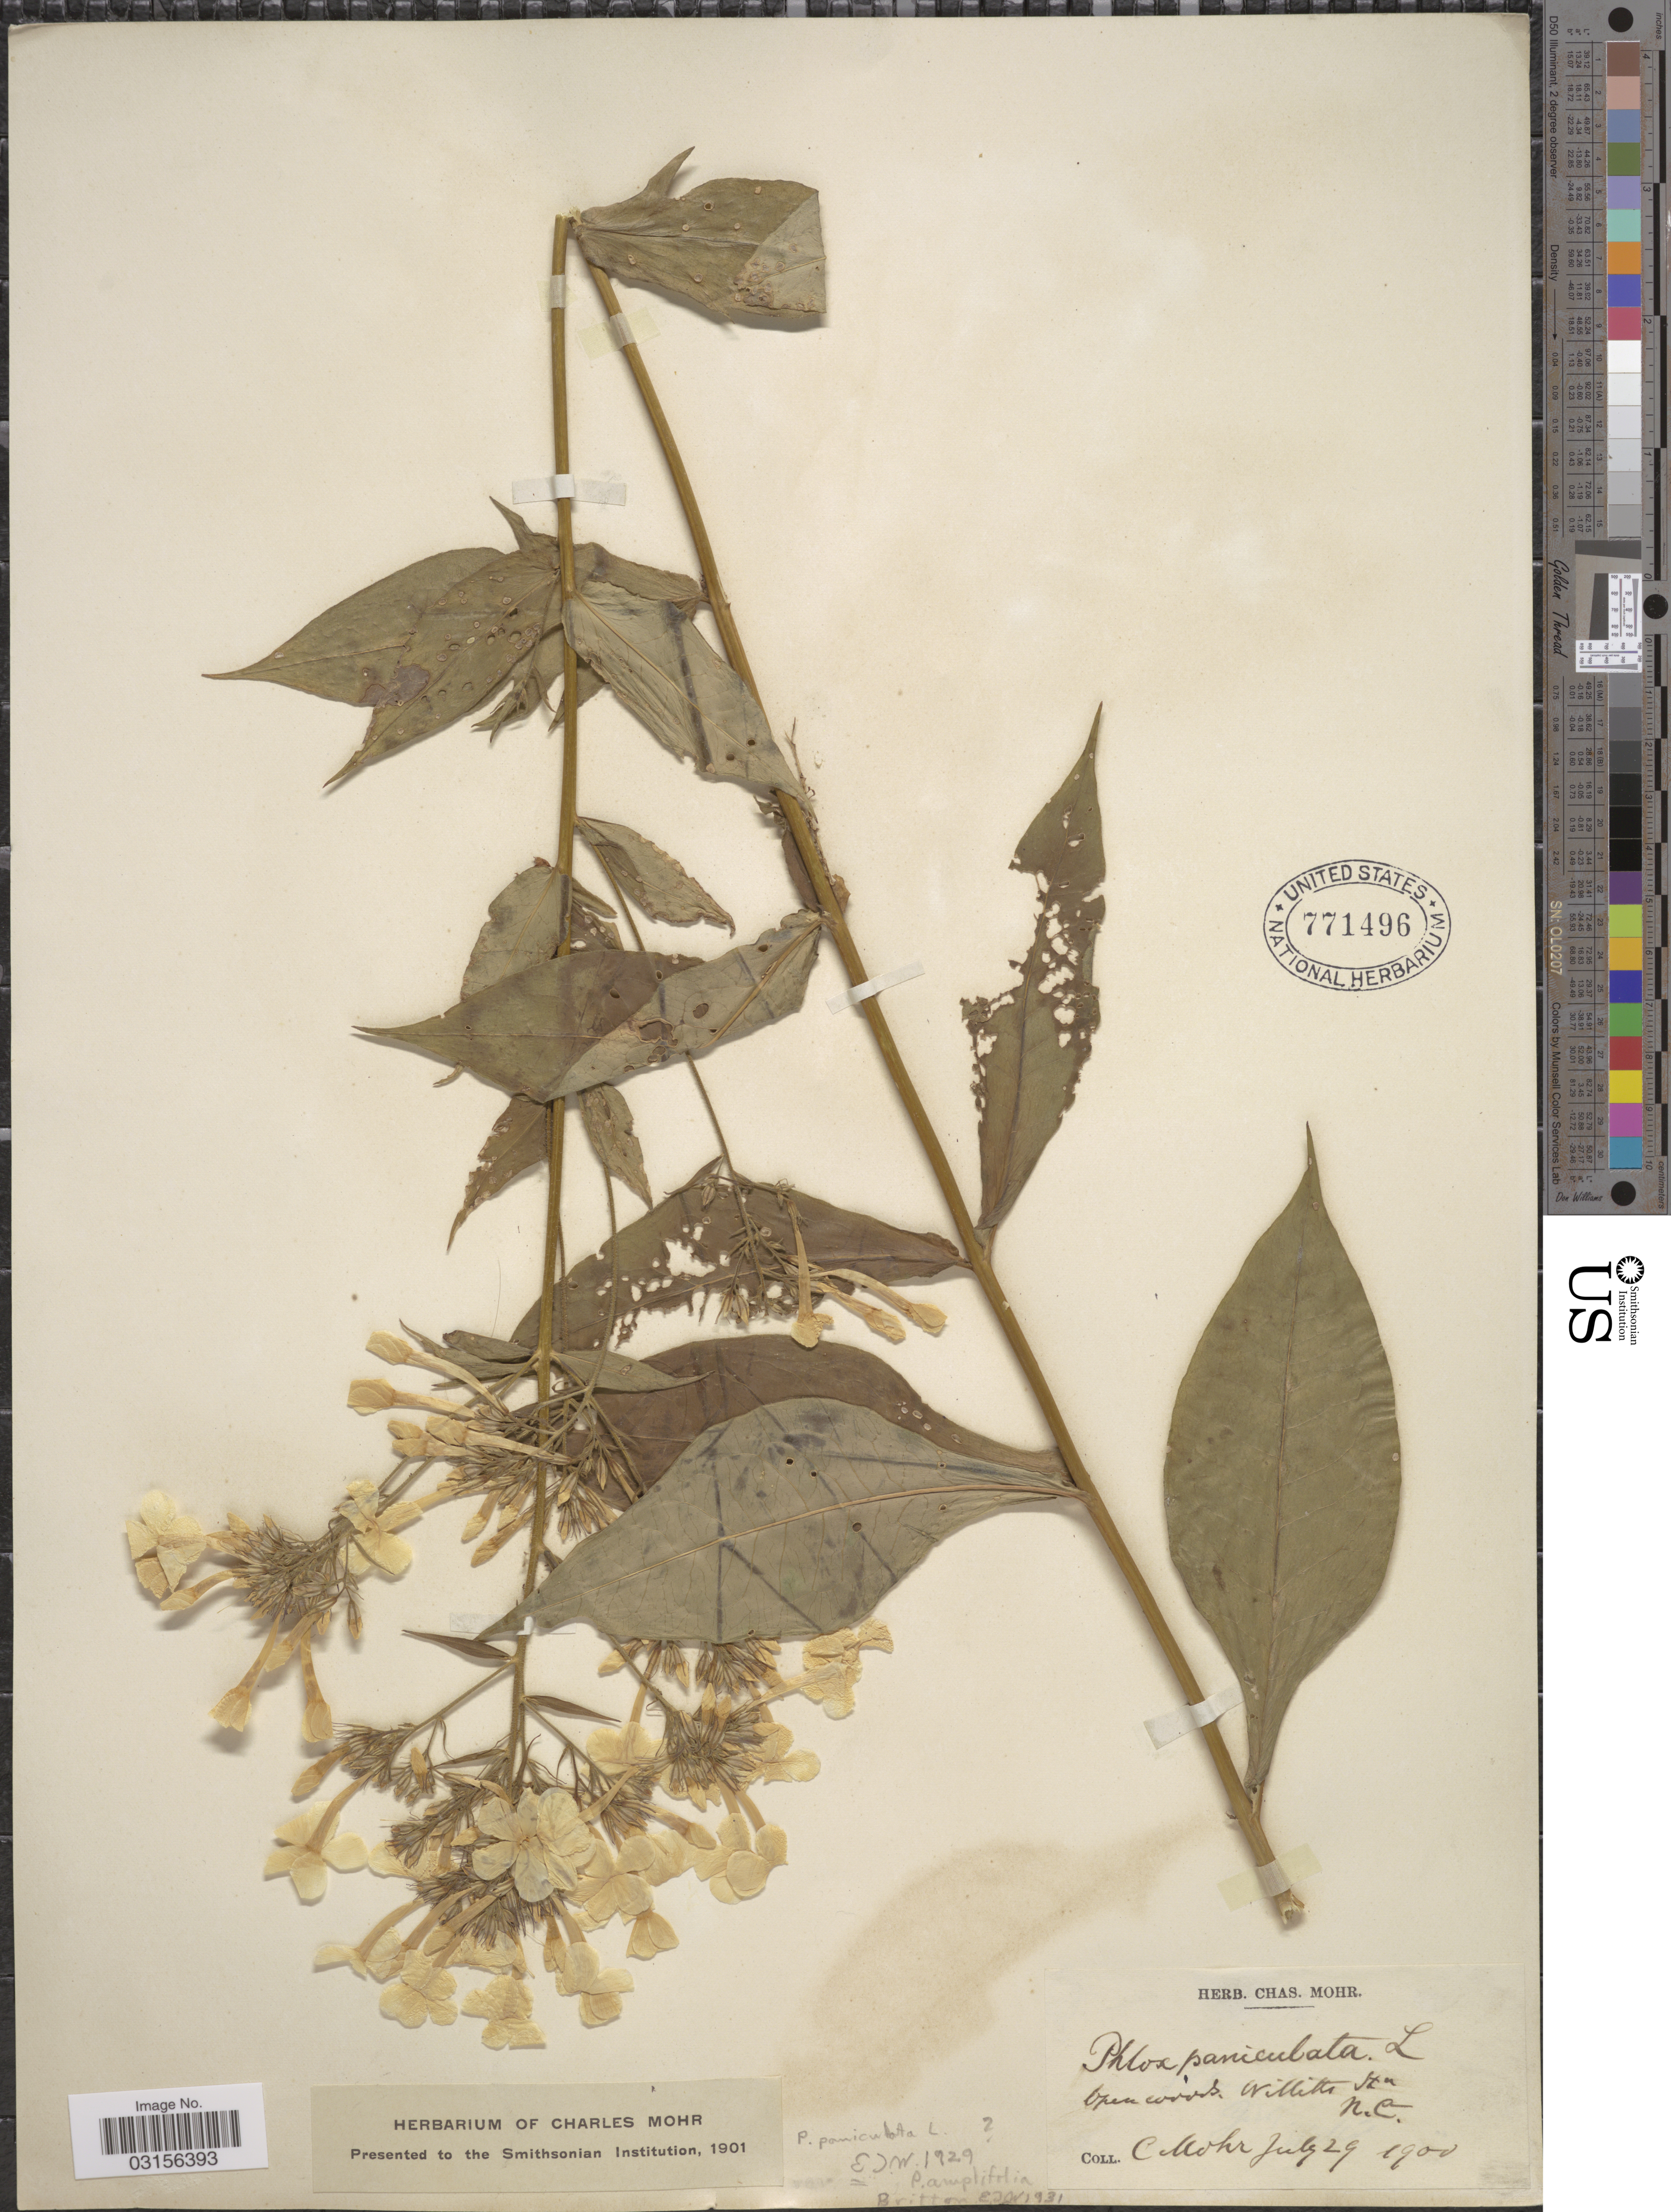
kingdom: Plantae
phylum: Tracheophyta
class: Magnoliopsida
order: Ericales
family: Polemoniaceae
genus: Phlox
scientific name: Phlox amplifolia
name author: Britton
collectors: Mohr, C. T. (herbarium)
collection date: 1900-07-29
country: United States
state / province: North Carolina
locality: Willitts Sta. N. C.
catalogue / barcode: US 771496